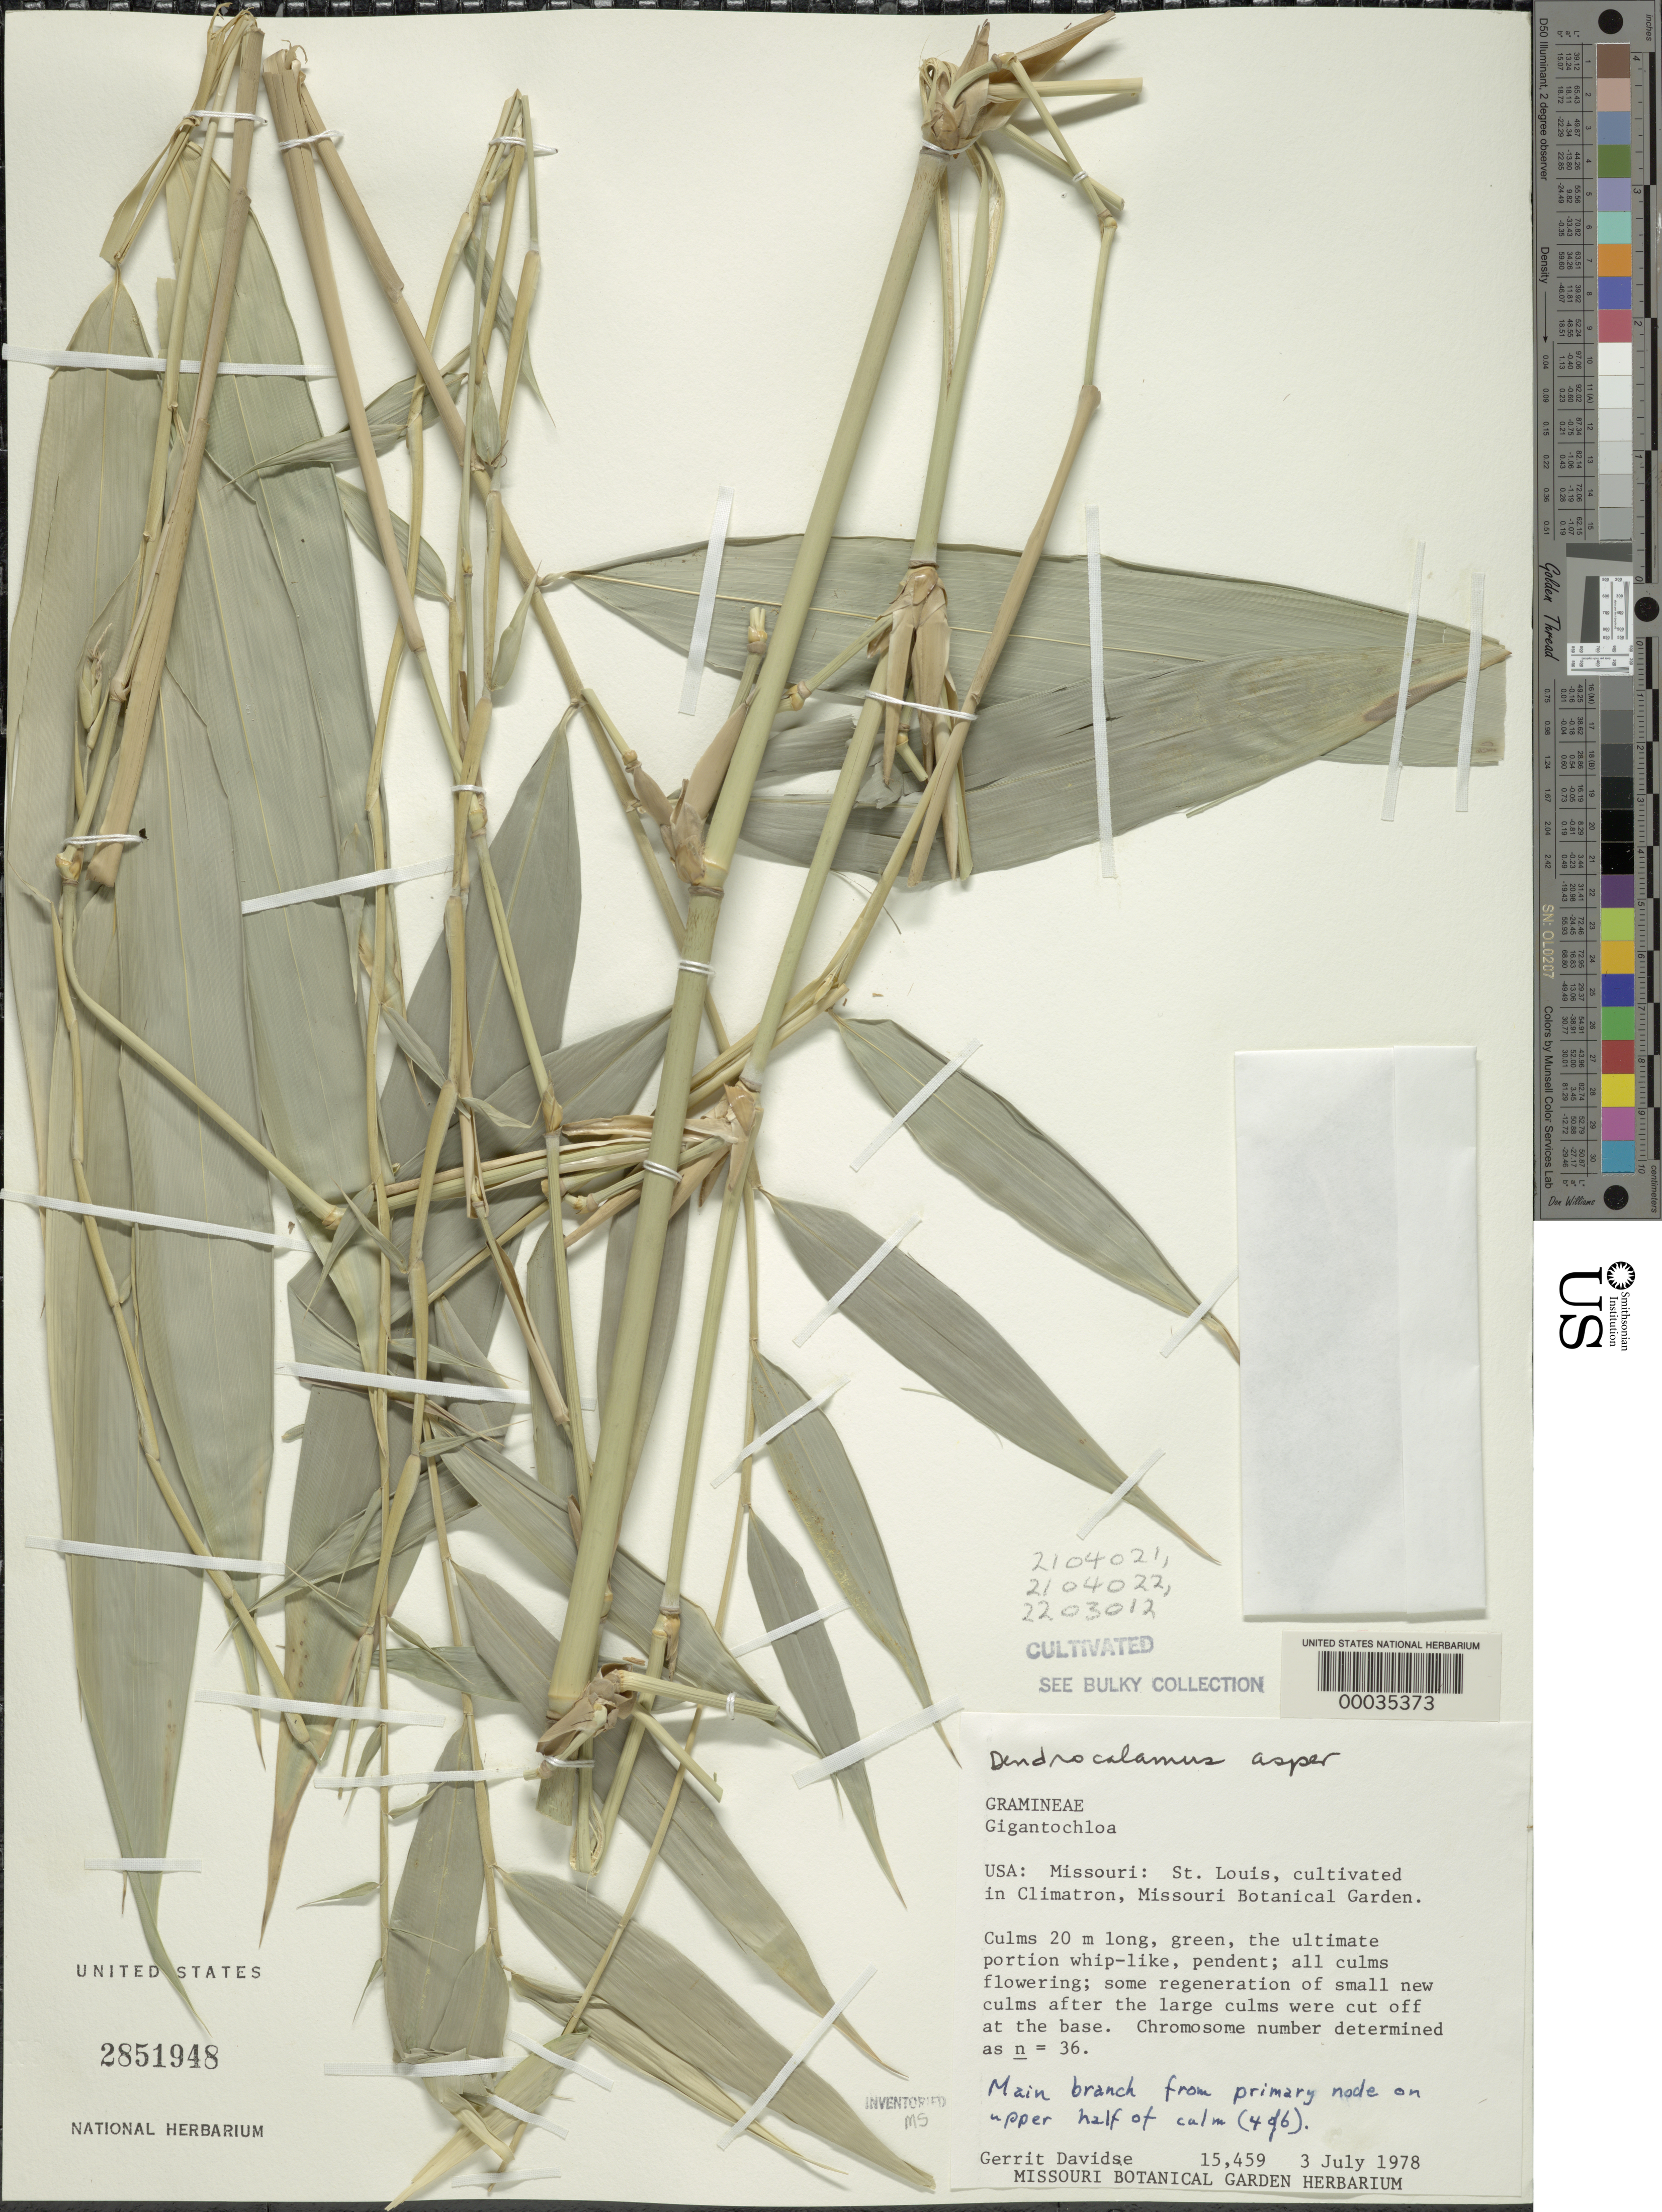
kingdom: Plantae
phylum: Tracheophyta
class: Liliopsida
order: Poales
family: Poaceae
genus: Dendrocalamus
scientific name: Dendrocalamus asper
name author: (Schult. & Schult. f.) Backer ex K. Heyne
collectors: G. Davidse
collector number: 15459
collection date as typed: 03 Jul 1978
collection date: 1978-07-03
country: United States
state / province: Missouri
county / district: Saint Louis City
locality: Missouri botanical gardens-st. louis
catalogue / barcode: US 2851948